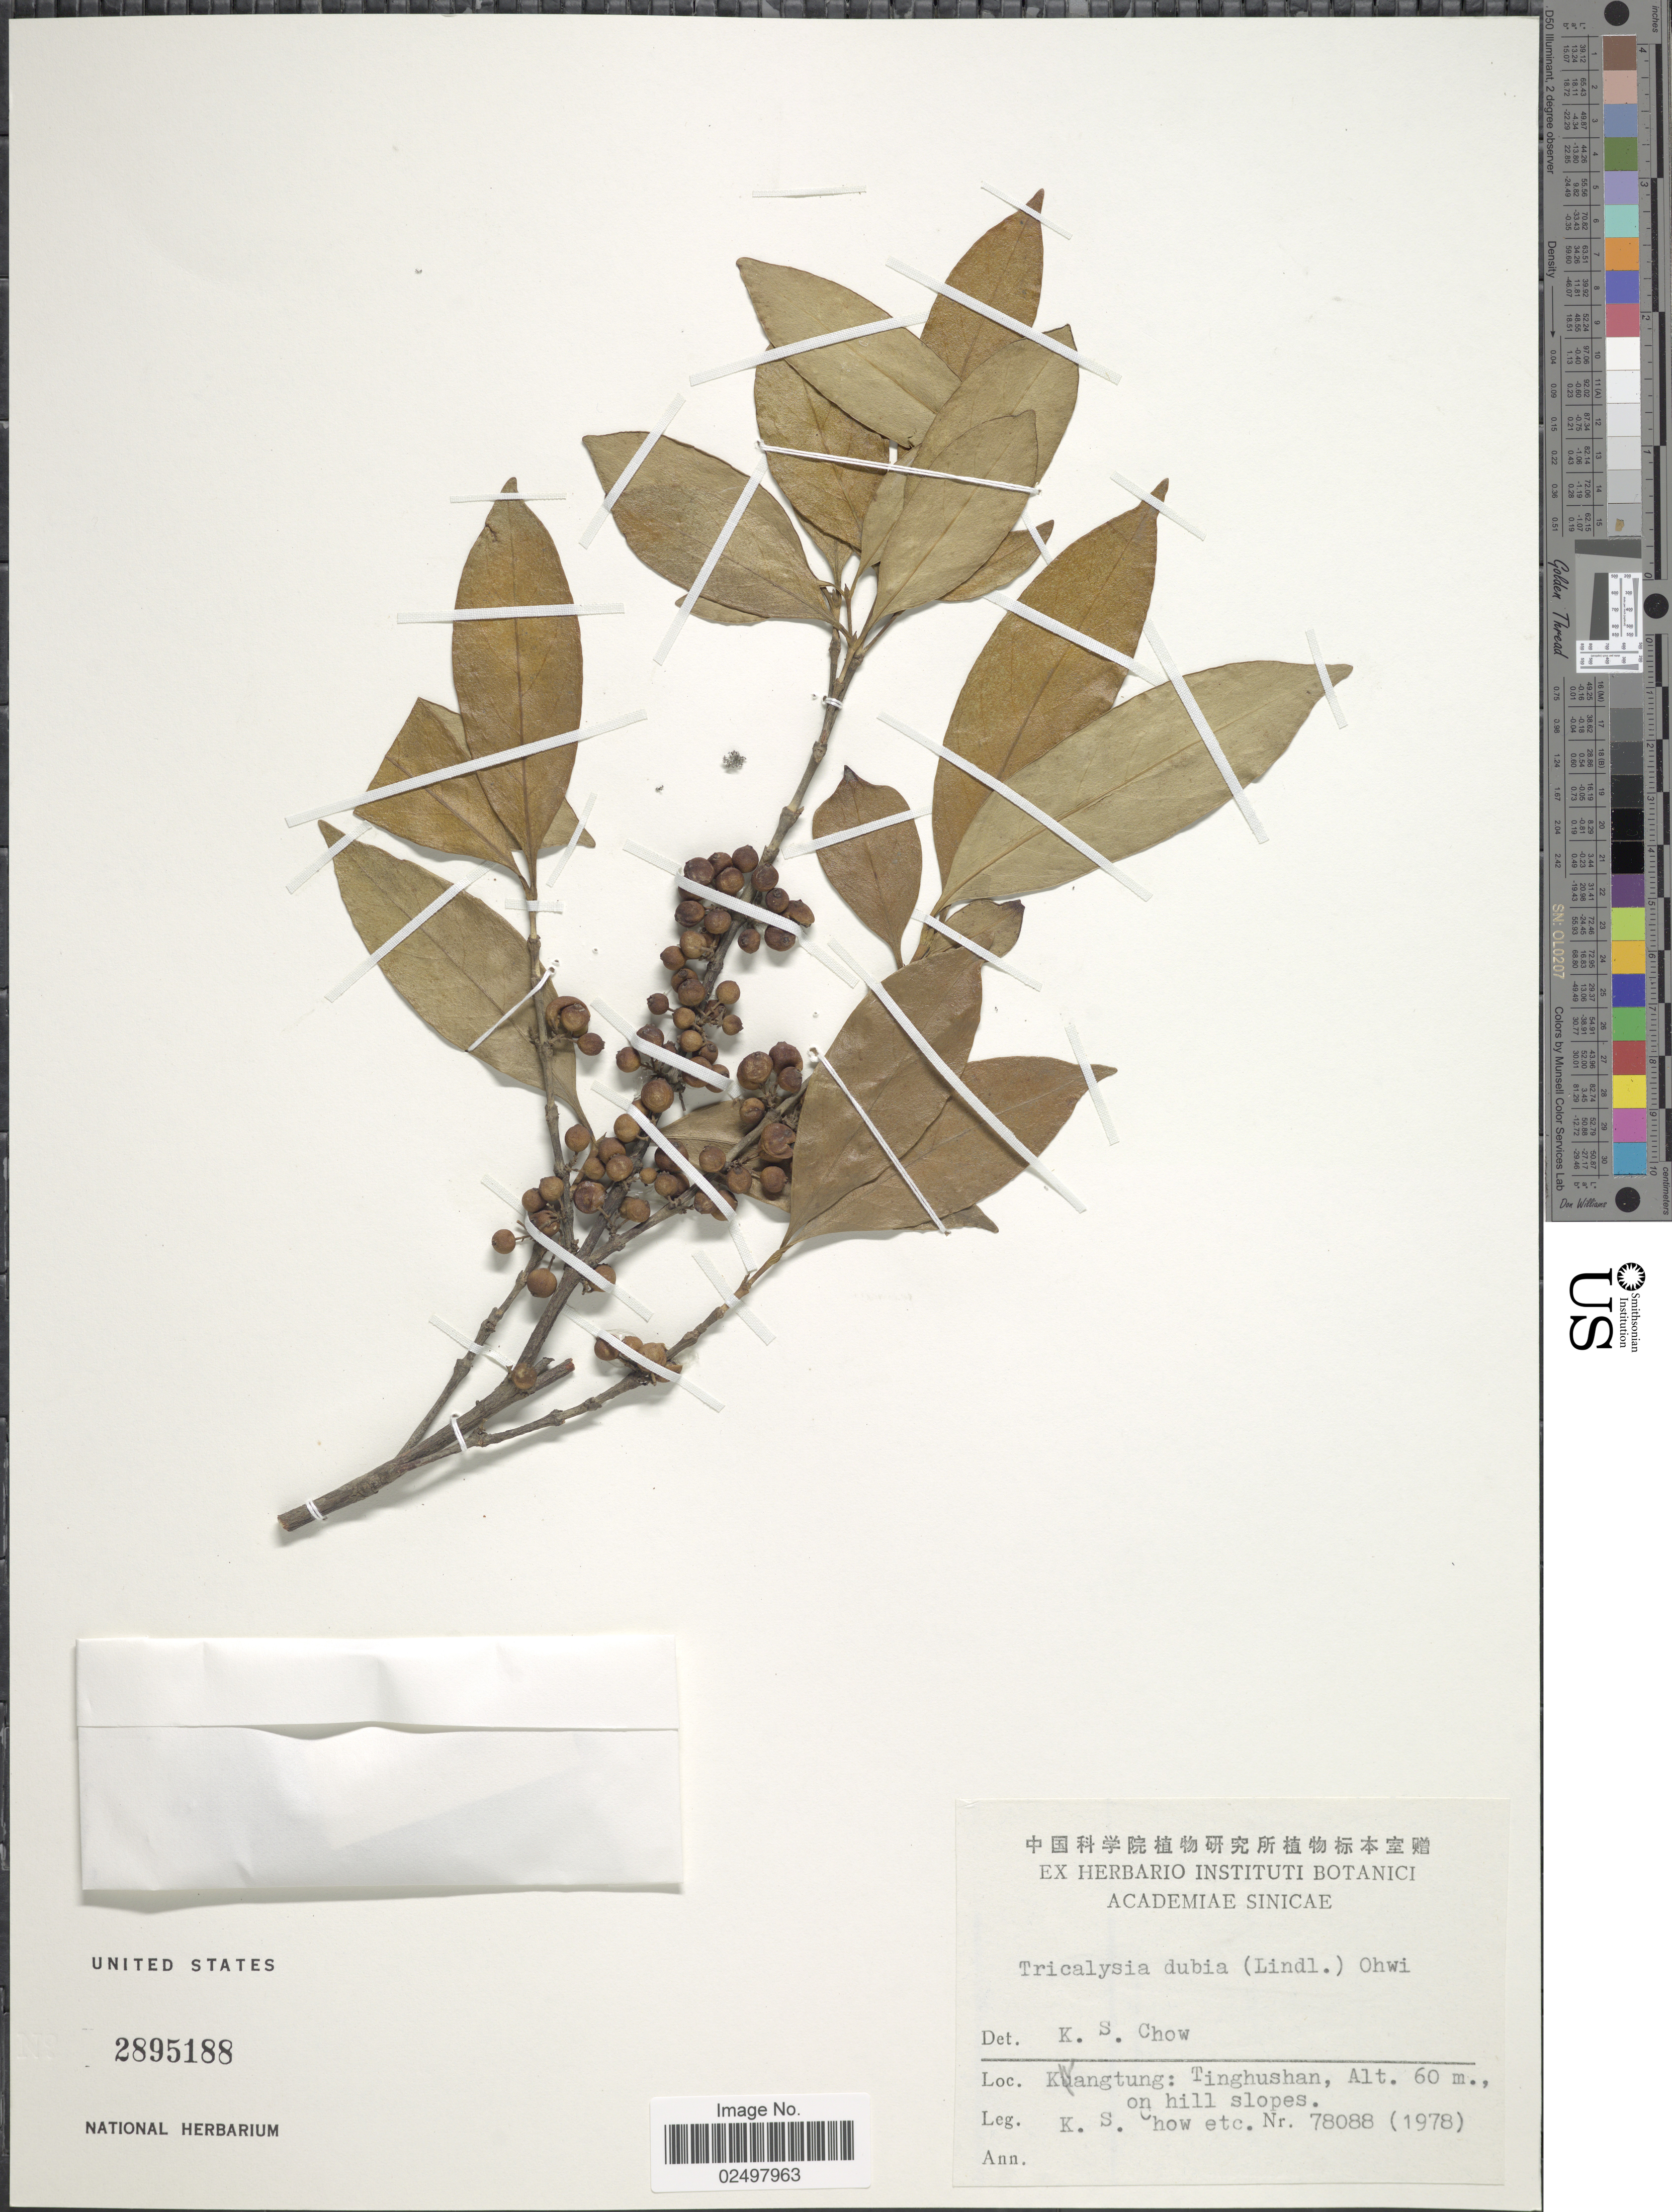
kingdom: Plantae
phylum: Tracheophyta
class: Magnoliopsida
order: Gentianales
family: Rubiaceae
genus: Tricalysia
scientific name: Tricalysia dubia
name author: (Lindl.) Ohwi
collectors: K. S. Chow & et al.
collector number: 78088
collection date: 1978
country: China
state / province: Guangdong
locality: Kwangtung: Tinghushan, on hill slopes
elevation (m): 60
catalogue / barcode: US 2895188